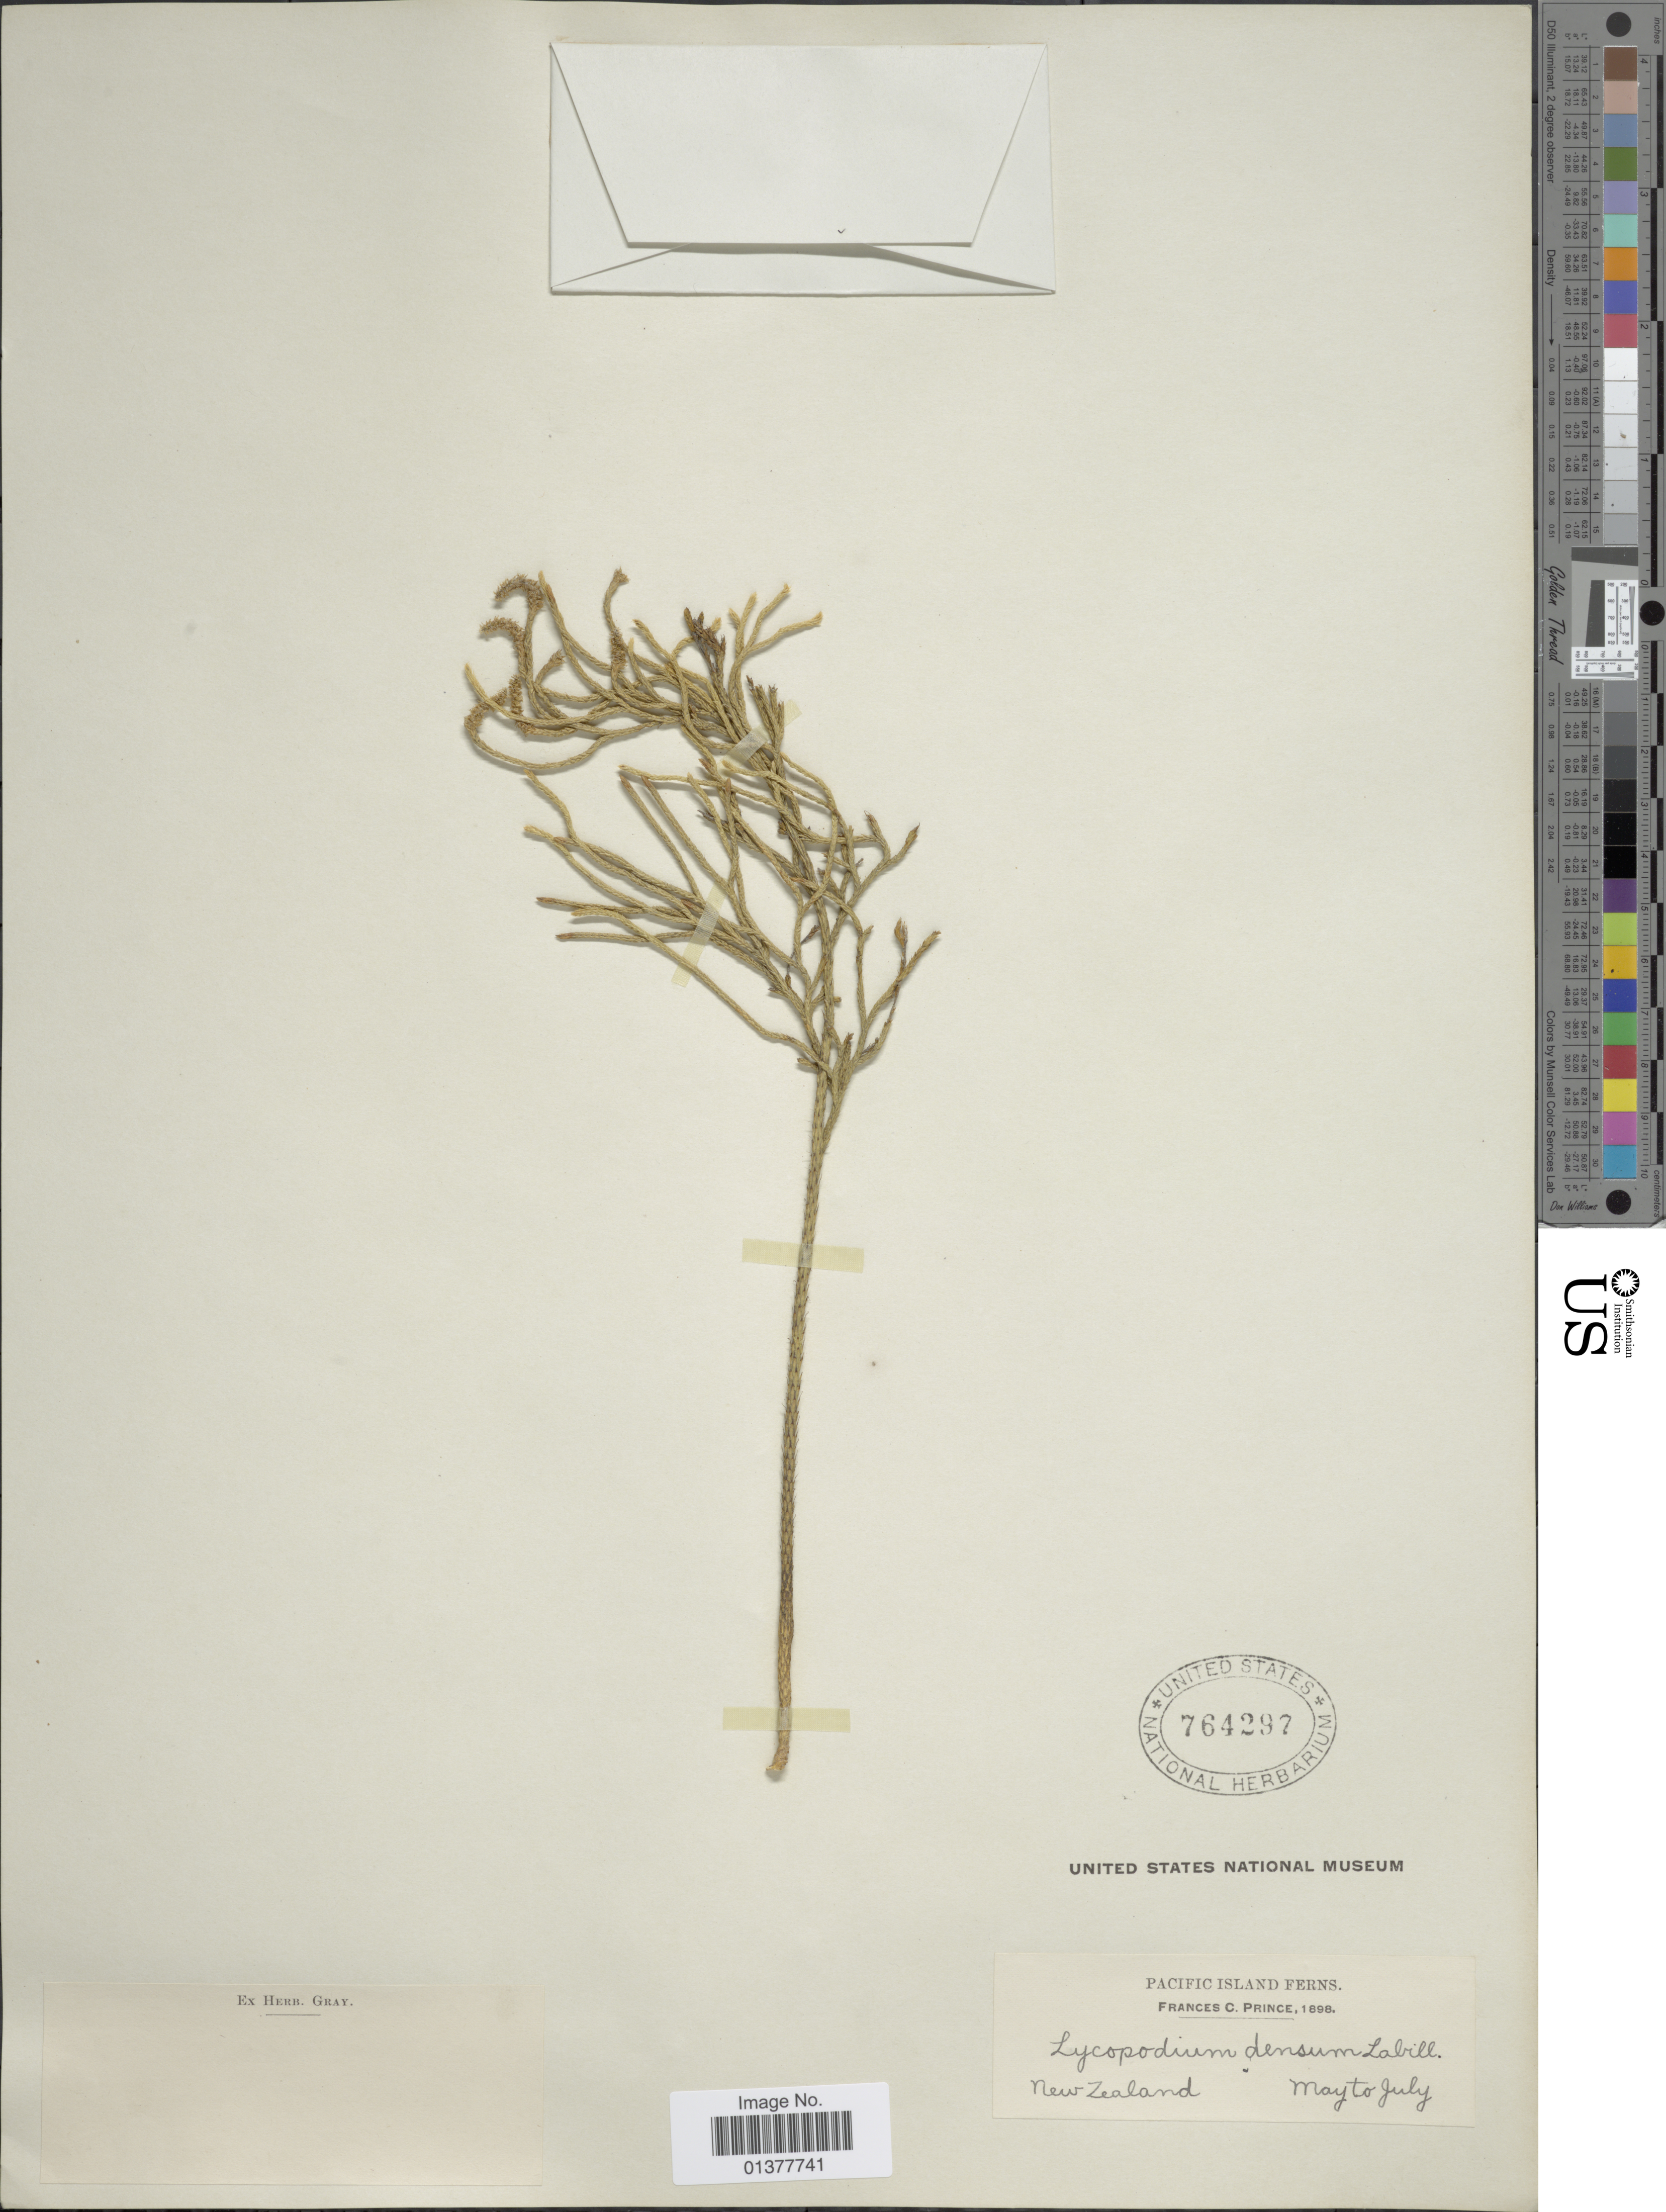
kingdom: Plantae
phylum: Tracheophyta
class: Lycopodiopsida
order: Lycopodiales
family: Lycopodiaceae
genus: Pseudolycopodium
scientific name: Pseudolycopodium densum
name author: (Rothm.) Holub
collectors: F. Prince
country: New Zealand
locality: Pacific Island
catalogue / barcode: US 764297